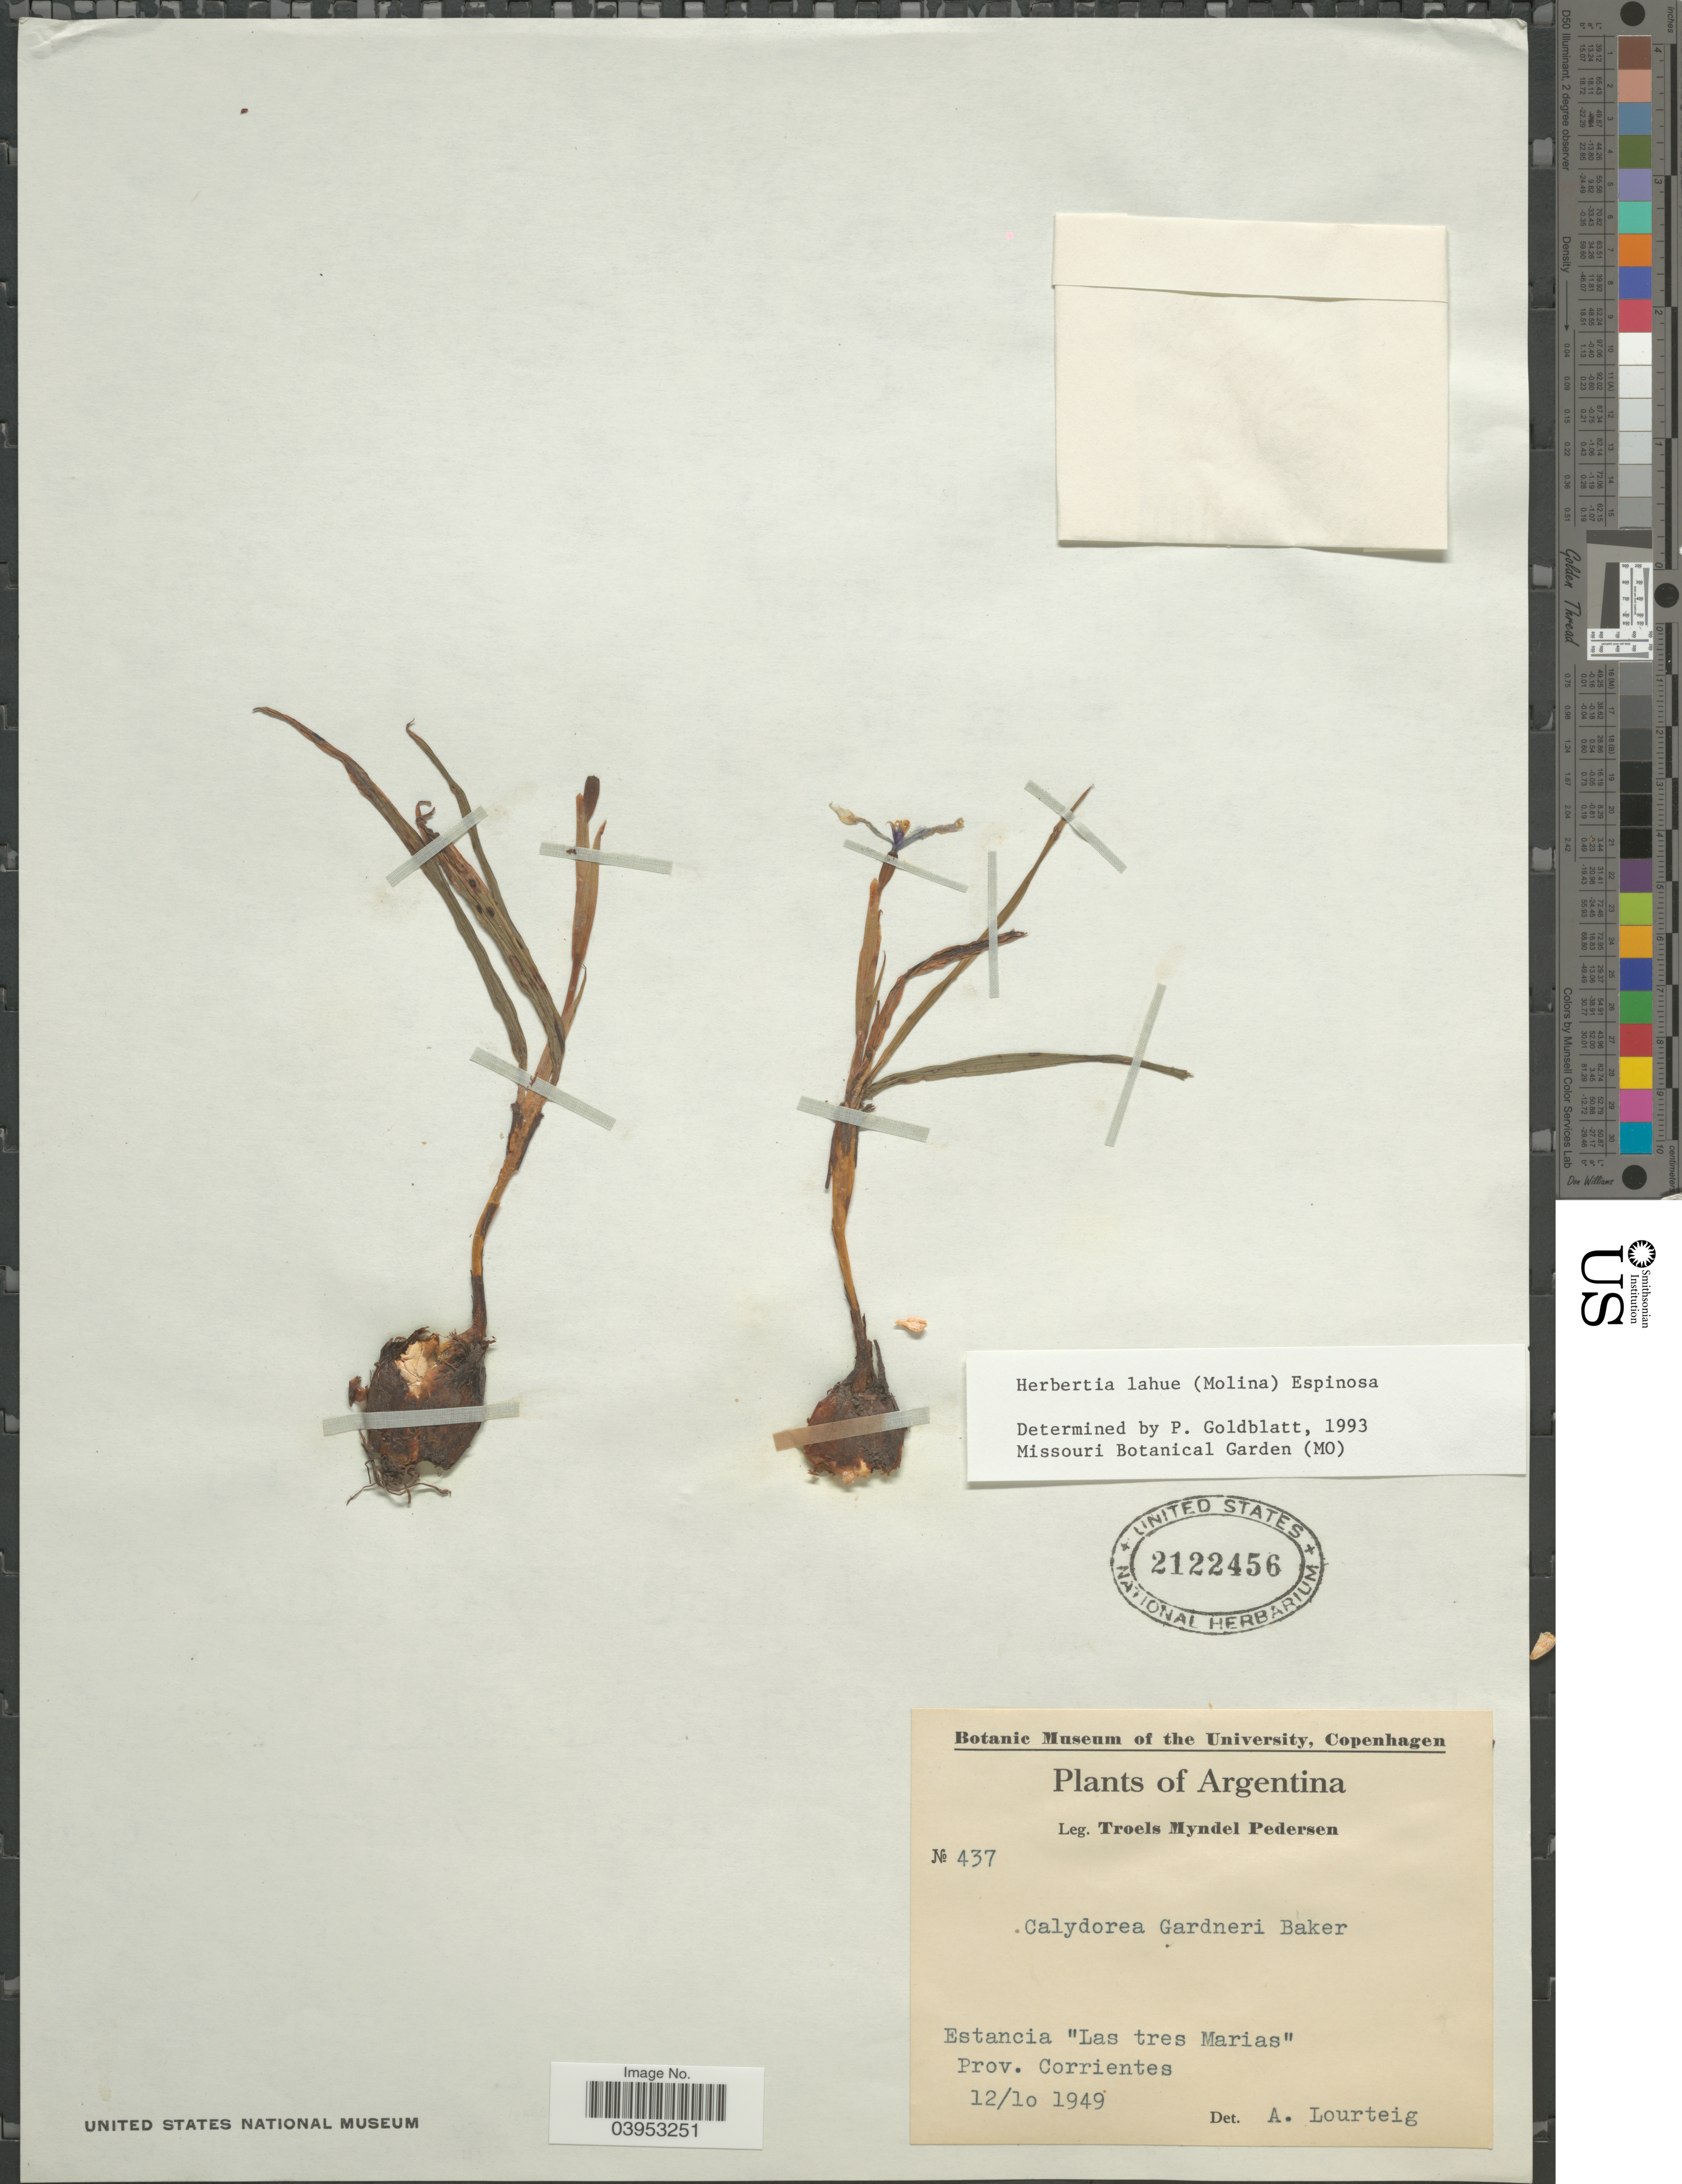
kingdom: Plantae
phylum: Tracheophyta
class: Liliopsida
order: Asparagales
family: Iridaceae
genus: Herbertia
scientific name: Herbertia lahue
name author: (Molina) Goldblatt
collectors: T. Pederson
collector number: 437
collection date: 1949-10-12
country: Argentina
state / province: Corrientes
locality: Estancia "Las tres Marias".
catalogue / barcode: US 2122456